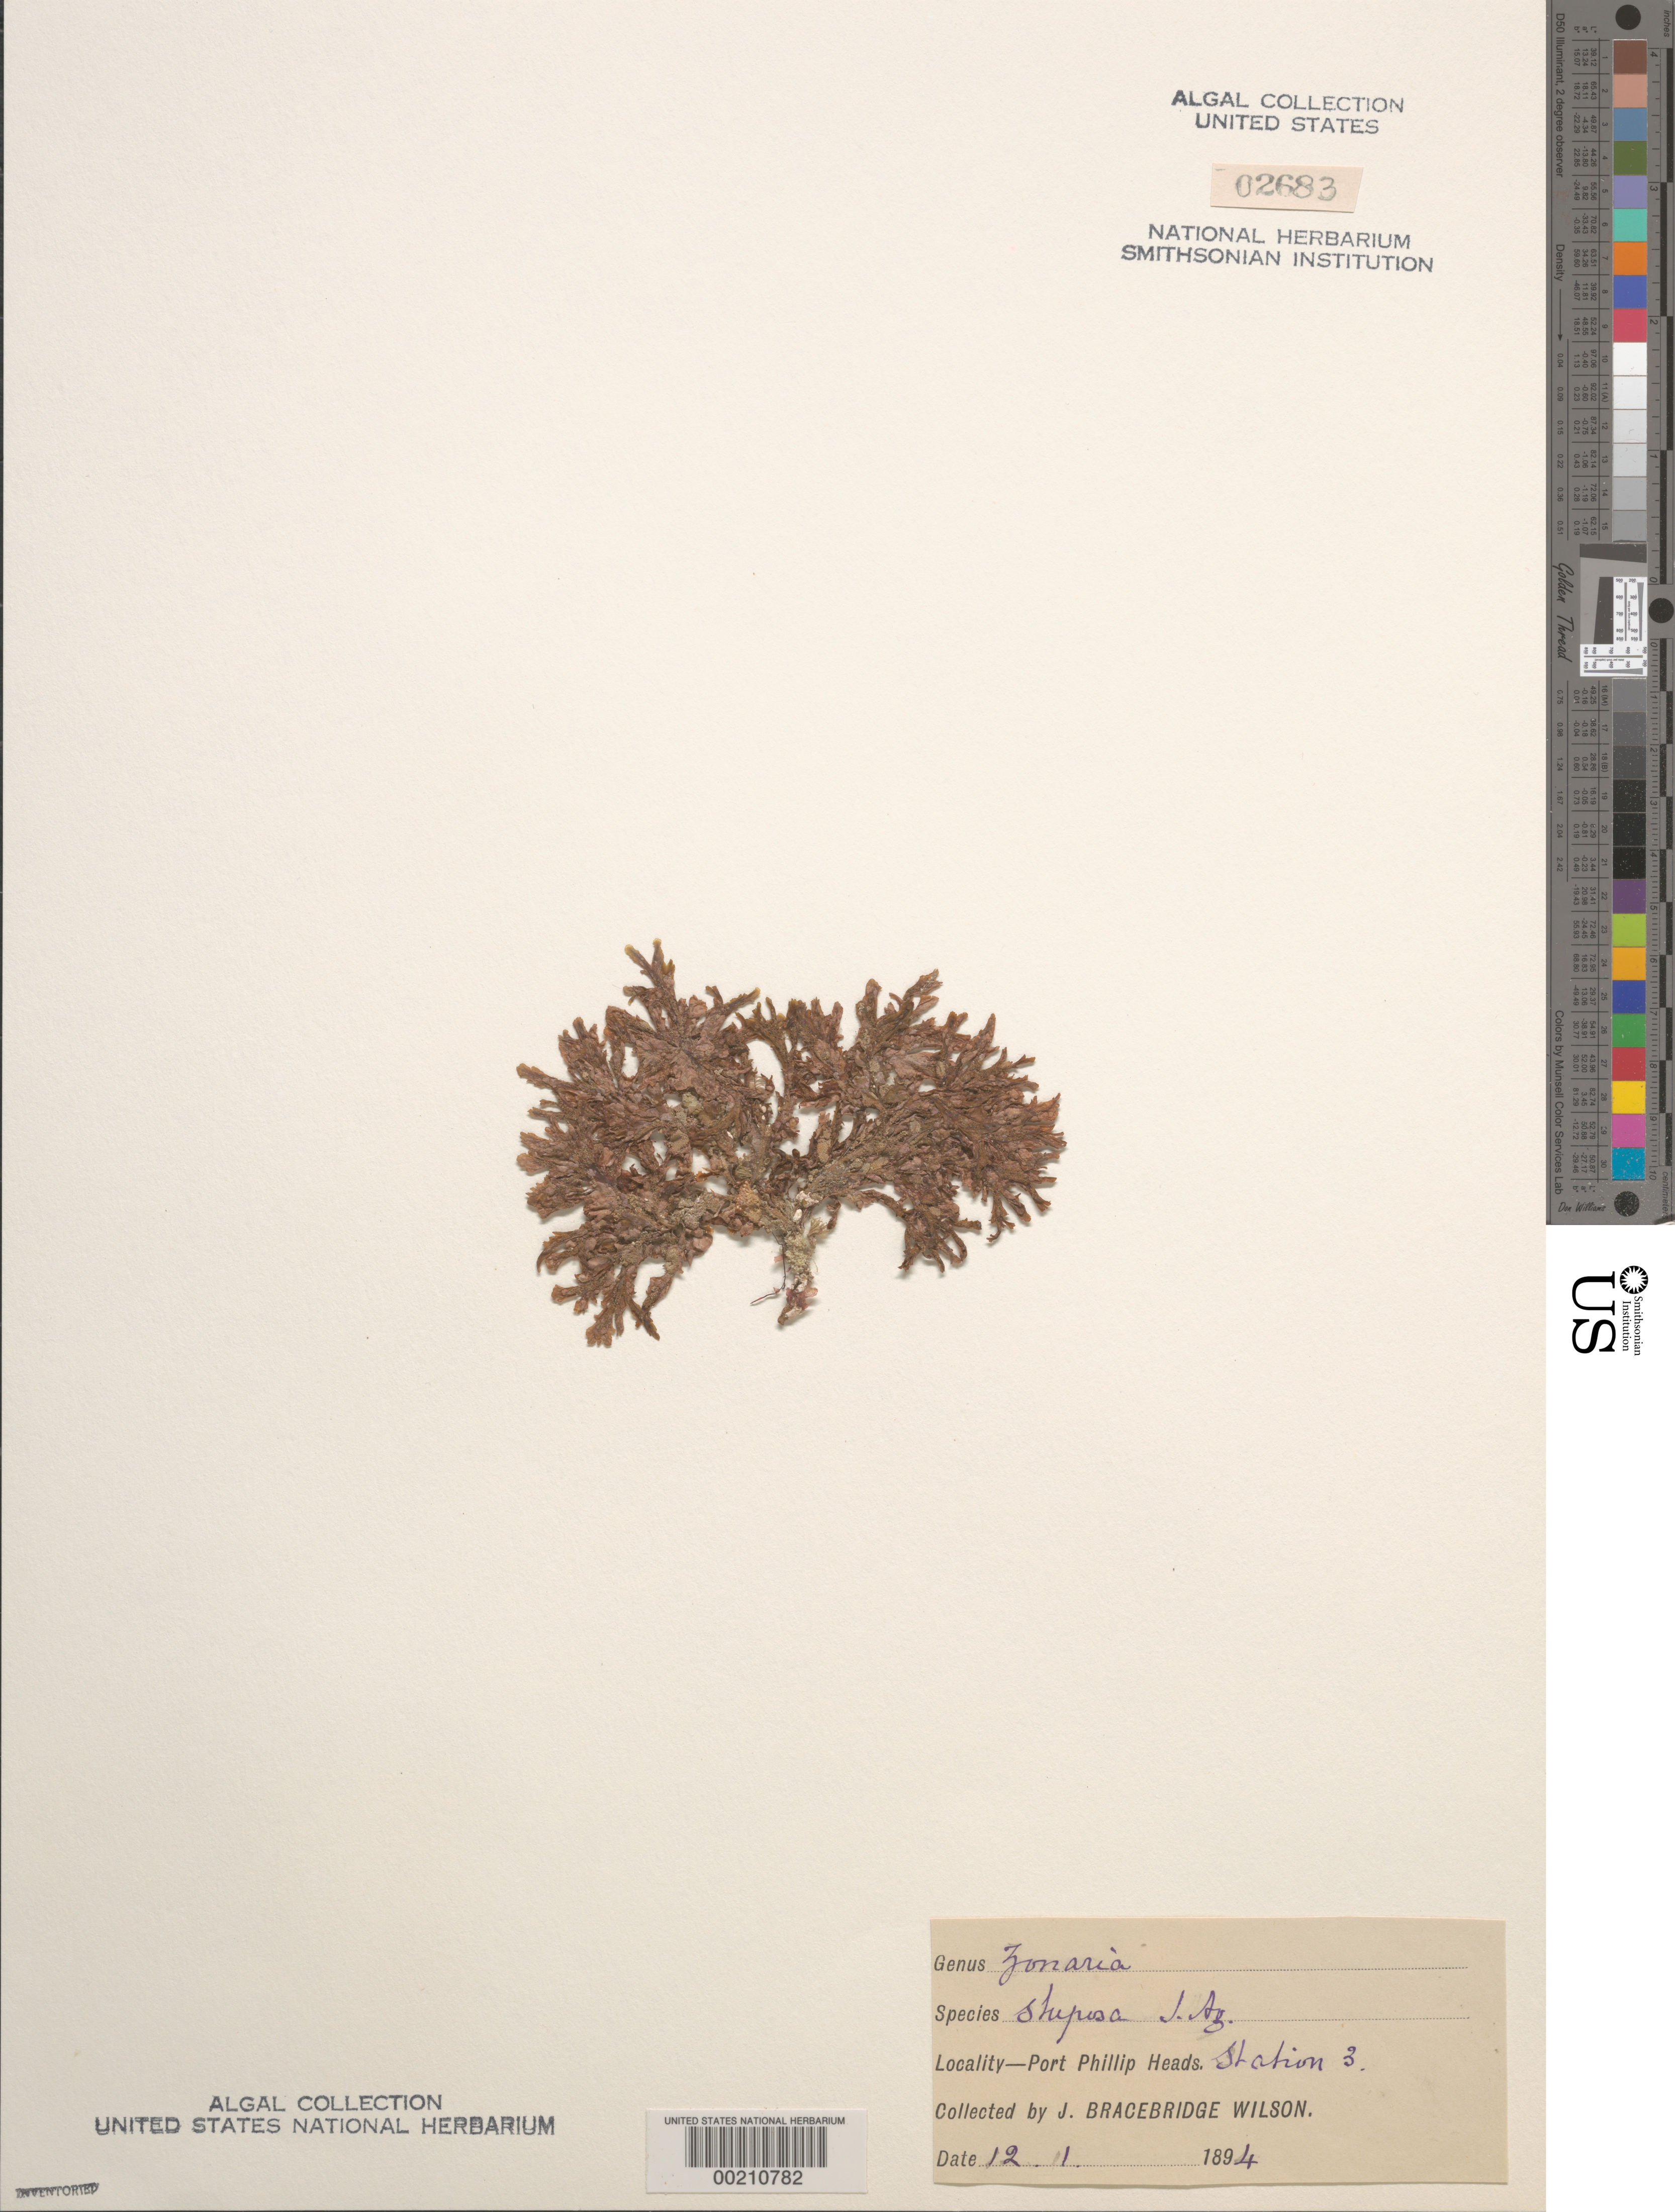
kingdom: Chromista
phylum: Ochrophyta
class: Phaeophyceae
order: Dictyotales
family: Dictyotaceae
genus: Homoeostrichus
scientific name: Homoeostrichus sinclairii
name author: (Hook. f. & Harvey) J. Agardh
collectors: J. B. Wilson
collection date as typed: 12 Jan 1894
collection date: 1894-01-12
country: Australia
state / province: Victoria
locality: Port Phillip Heads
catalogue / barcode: US 2683